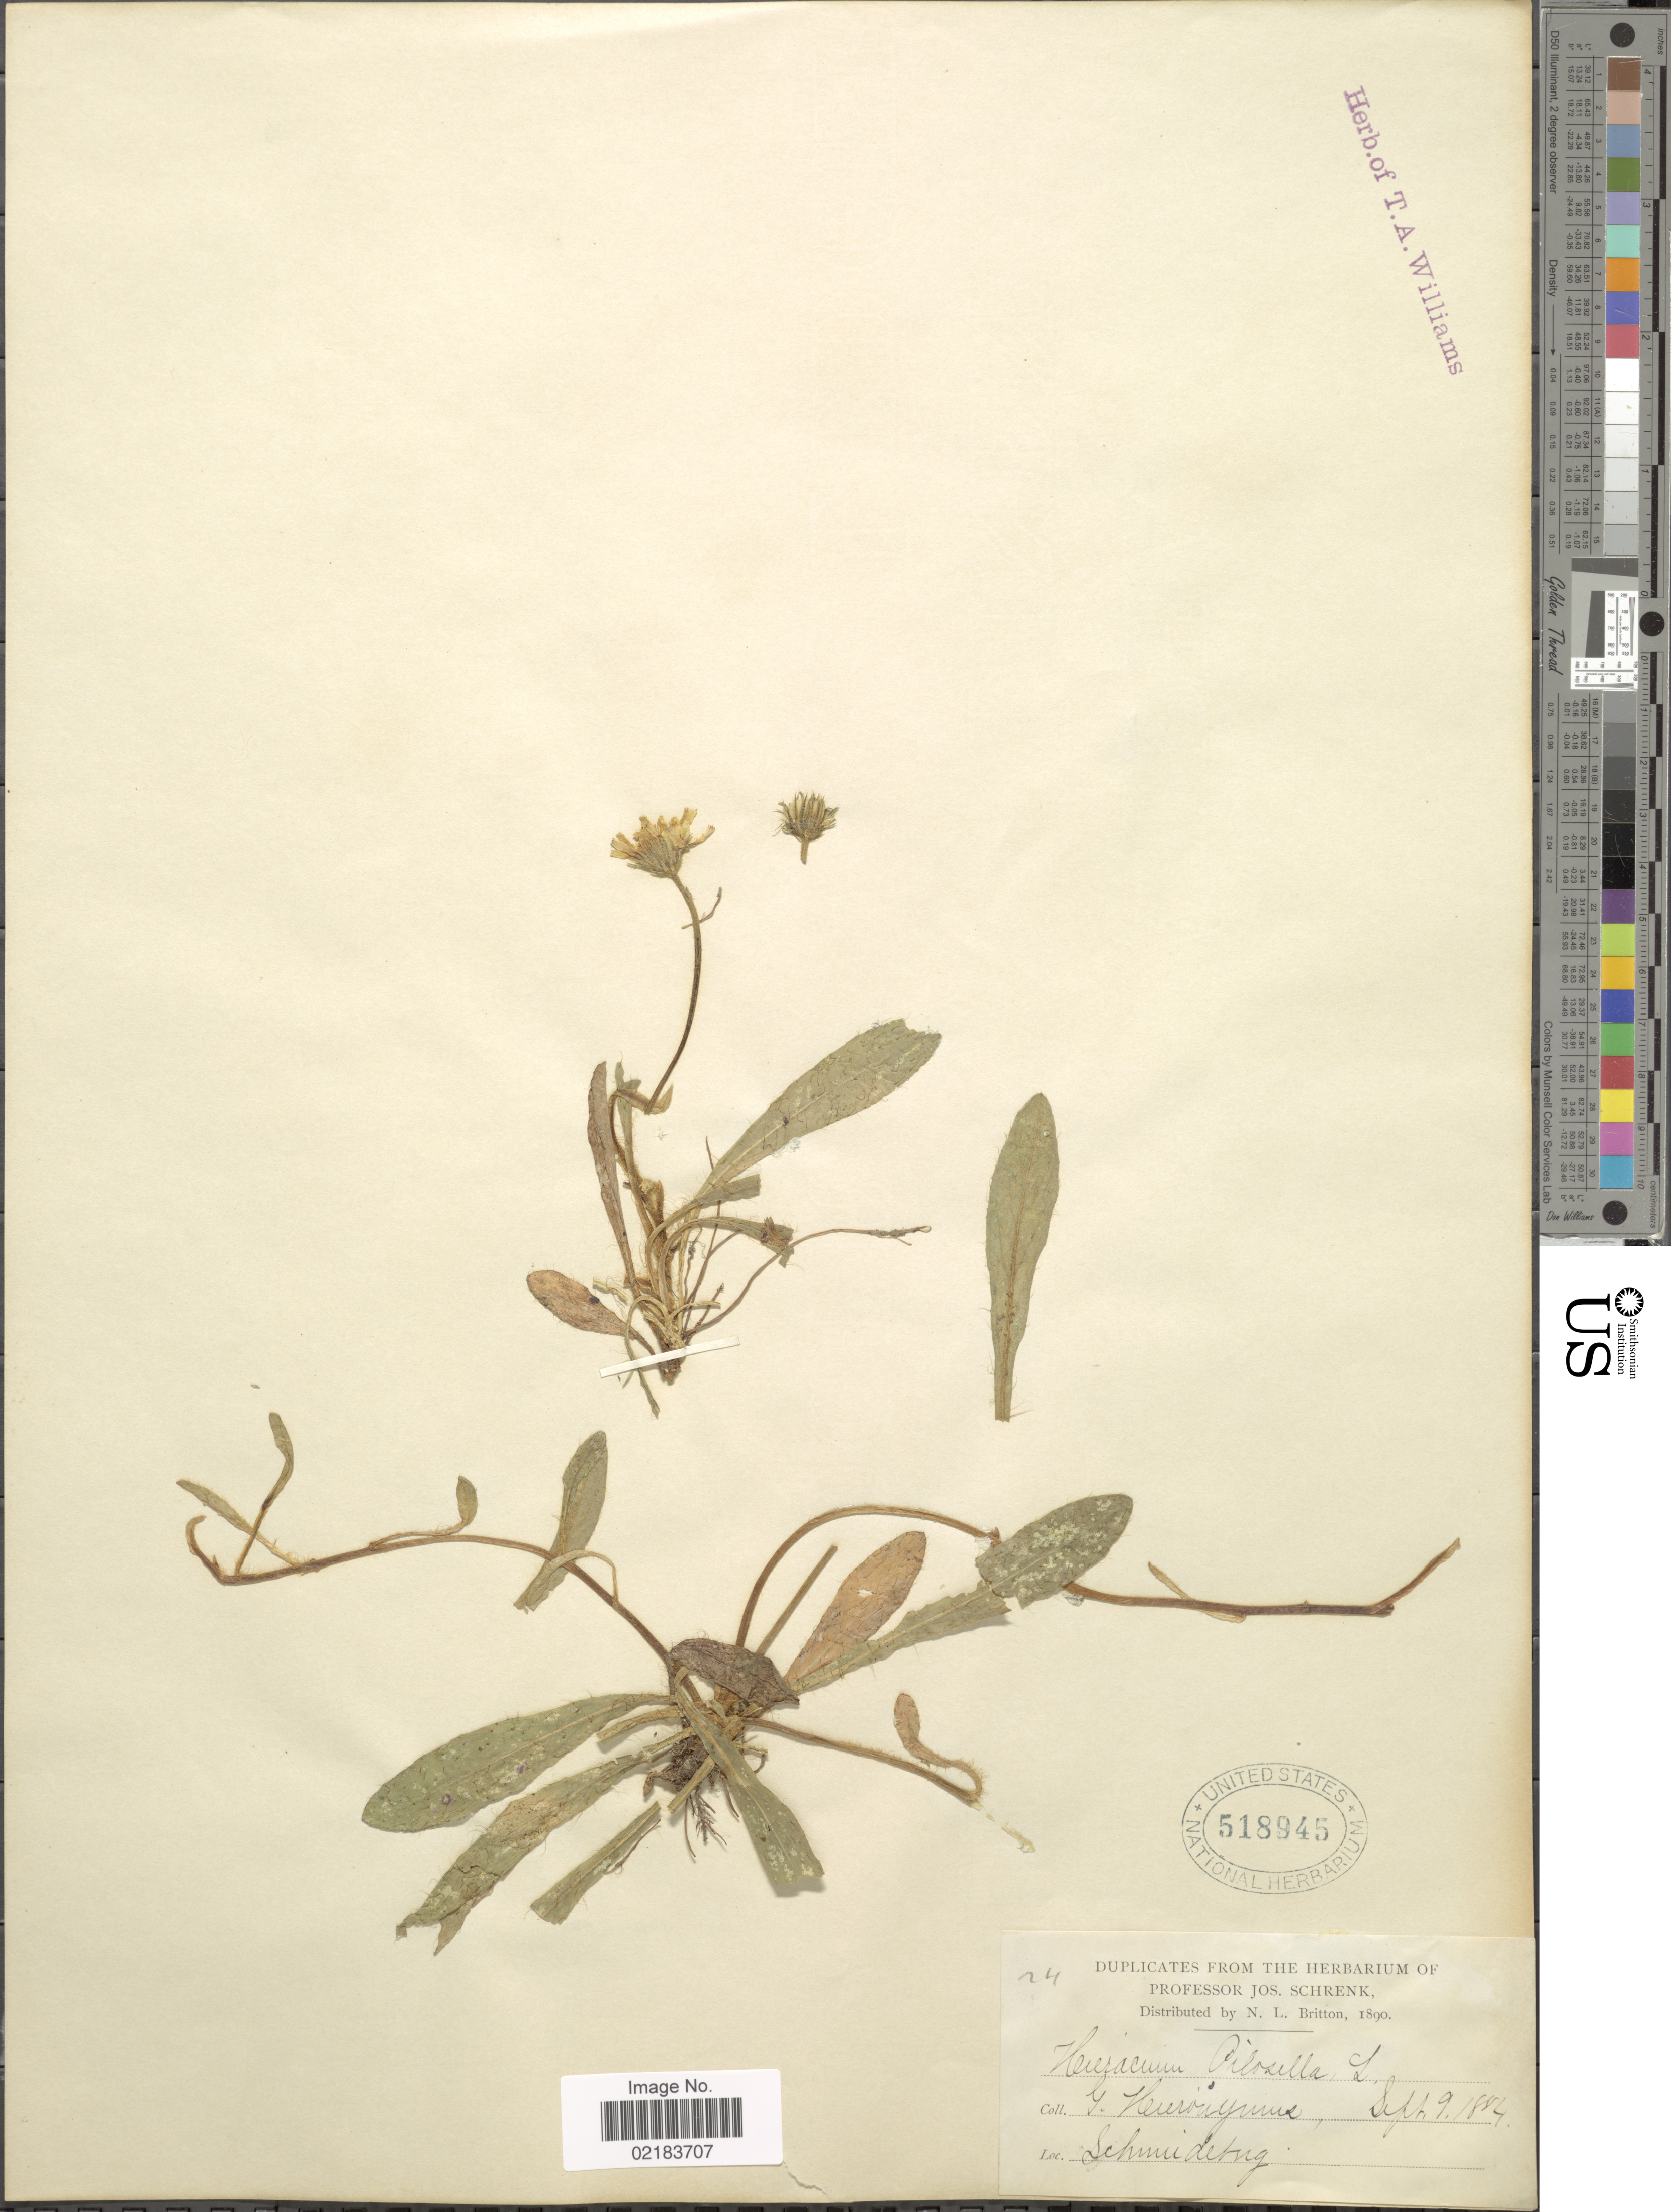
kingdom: Plantae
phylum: Tracheophyta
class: Magnoliopsida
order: Asterales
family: Asteraceae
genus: Pilosella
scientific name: Pilosella officinarum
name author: Vaill.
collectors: G. Heurouyuus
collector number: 24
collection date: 1884-09-09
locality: Schmideburg. [interpreted]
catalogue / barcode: US 518945